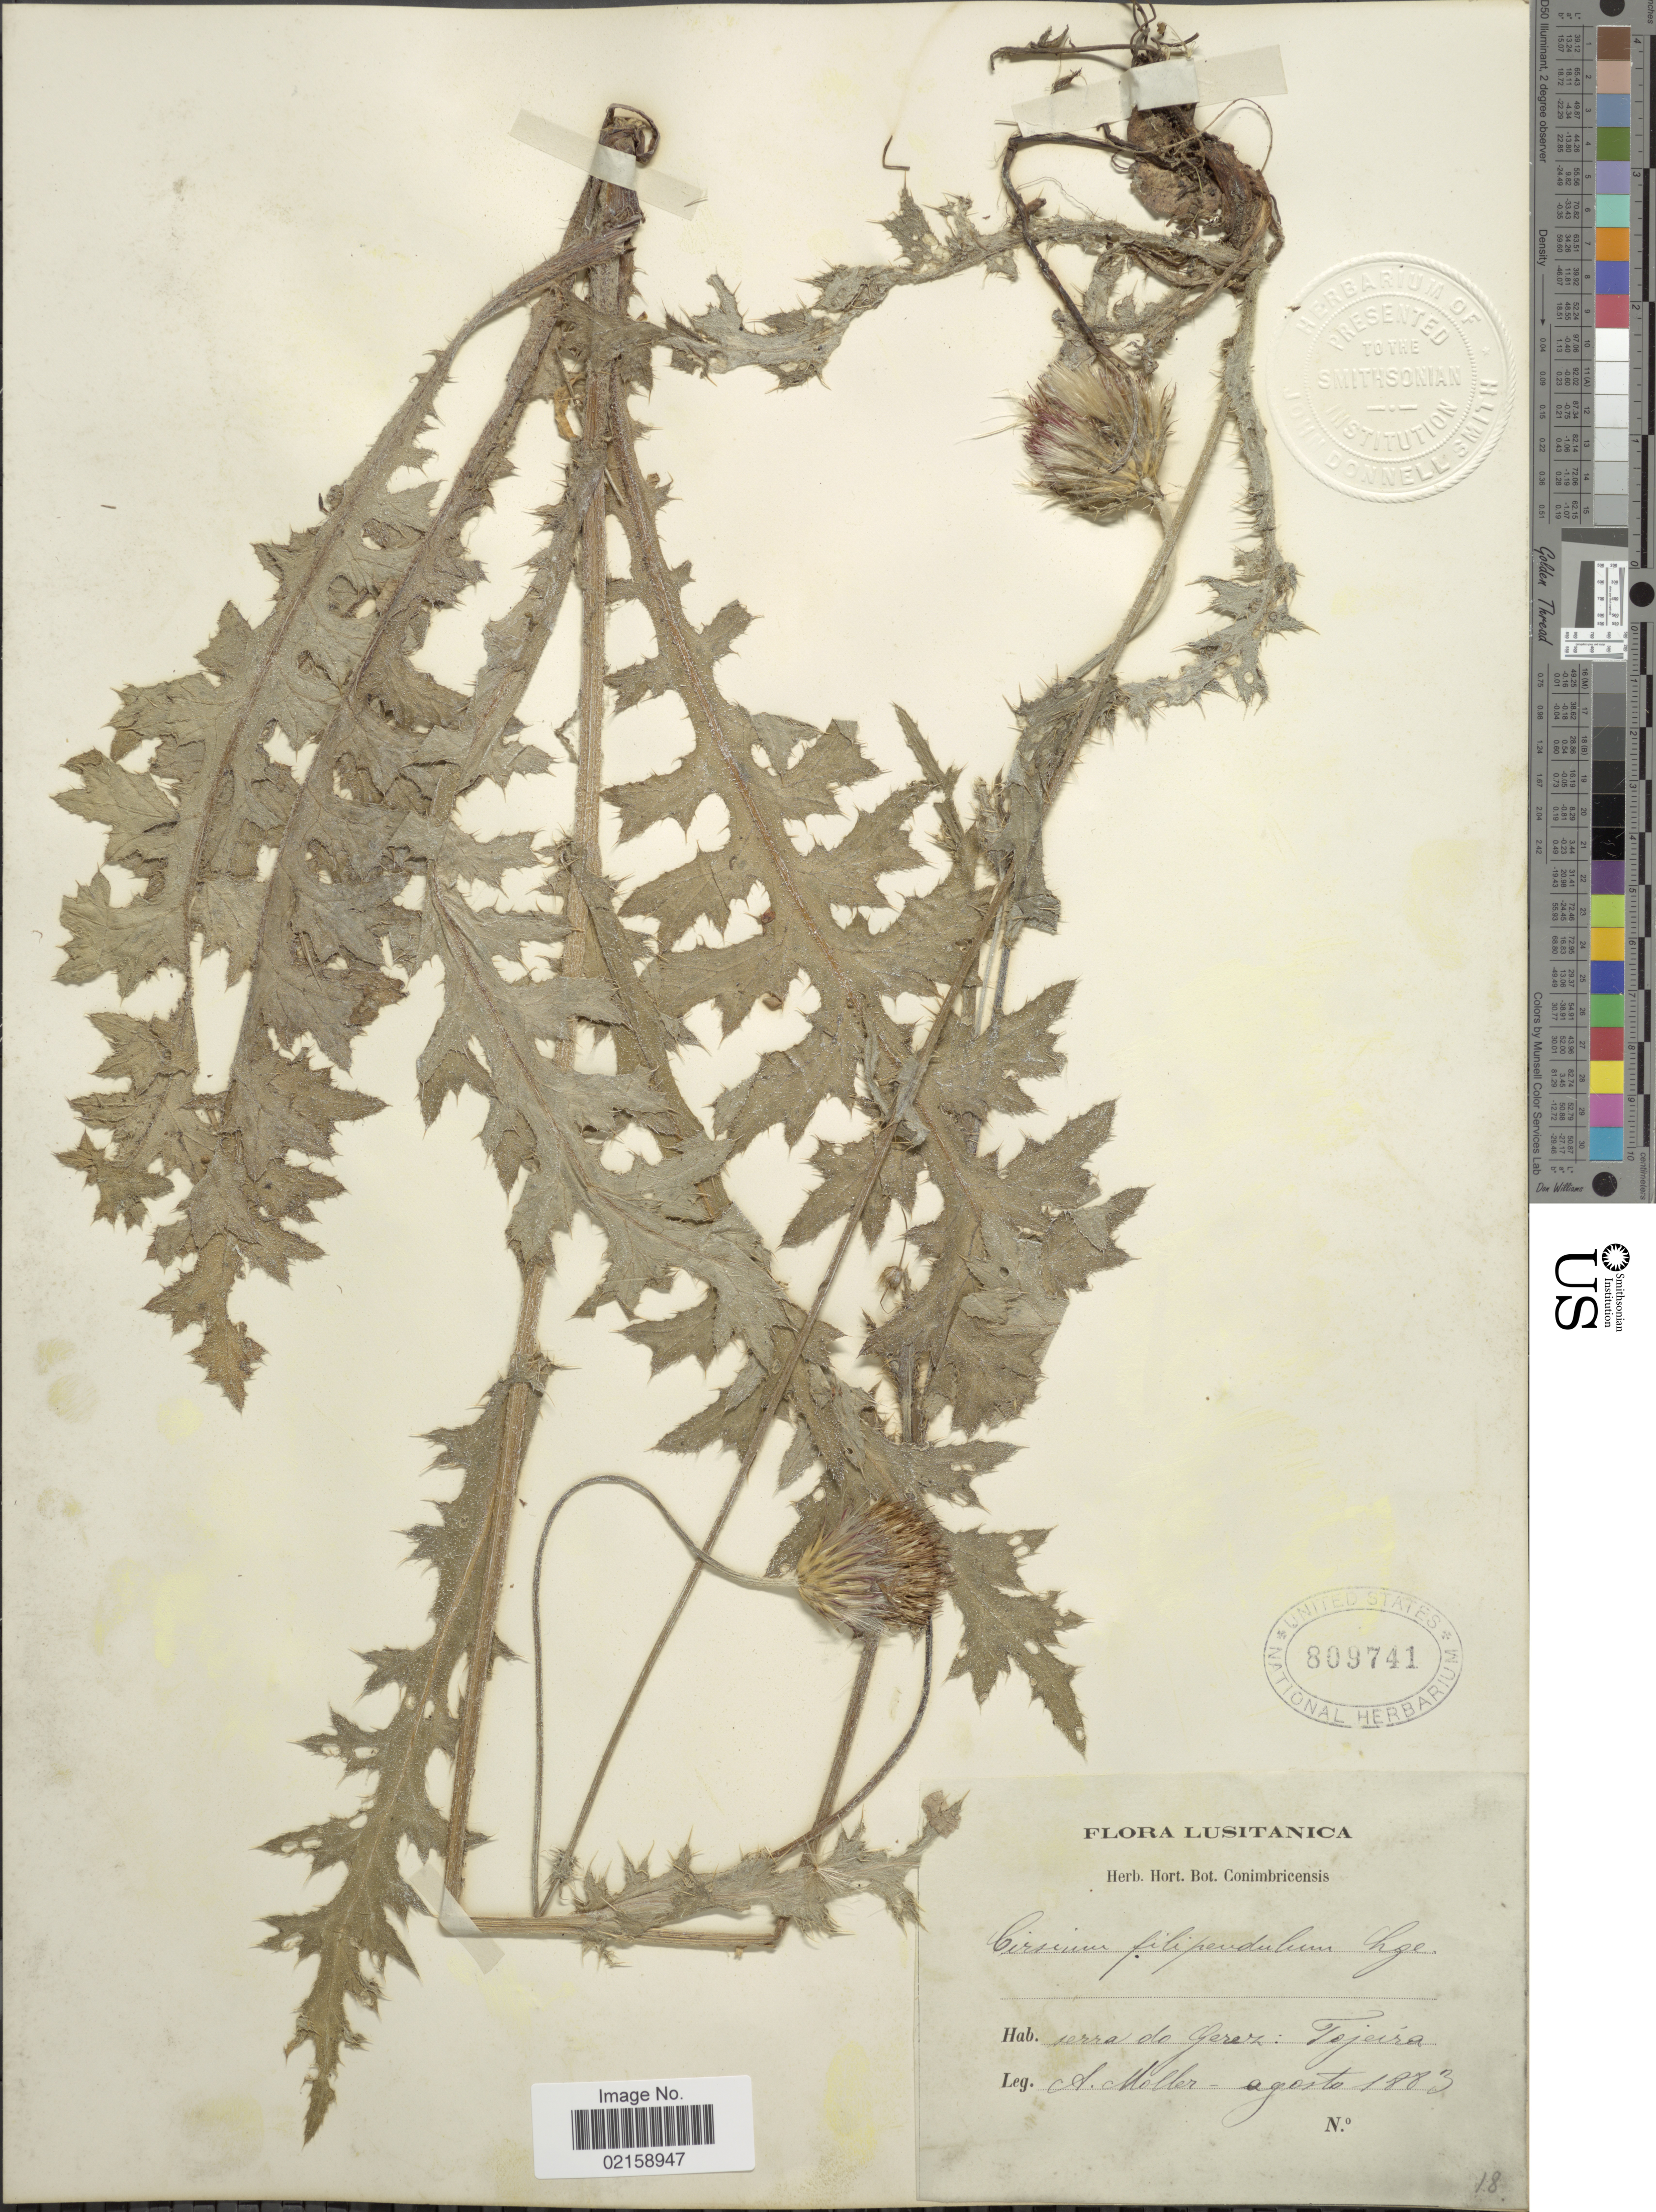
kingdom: Plantae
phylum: Tracheophyta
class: Magnoliopsida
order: Asterales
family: Asteraceae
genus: Cirsium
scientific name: Cirsium filipendulum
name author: Lange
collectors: A. Moller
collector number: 18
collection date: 1883-08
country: Portugal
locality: Serra de gerez: Tojeira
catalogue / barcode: US 809741